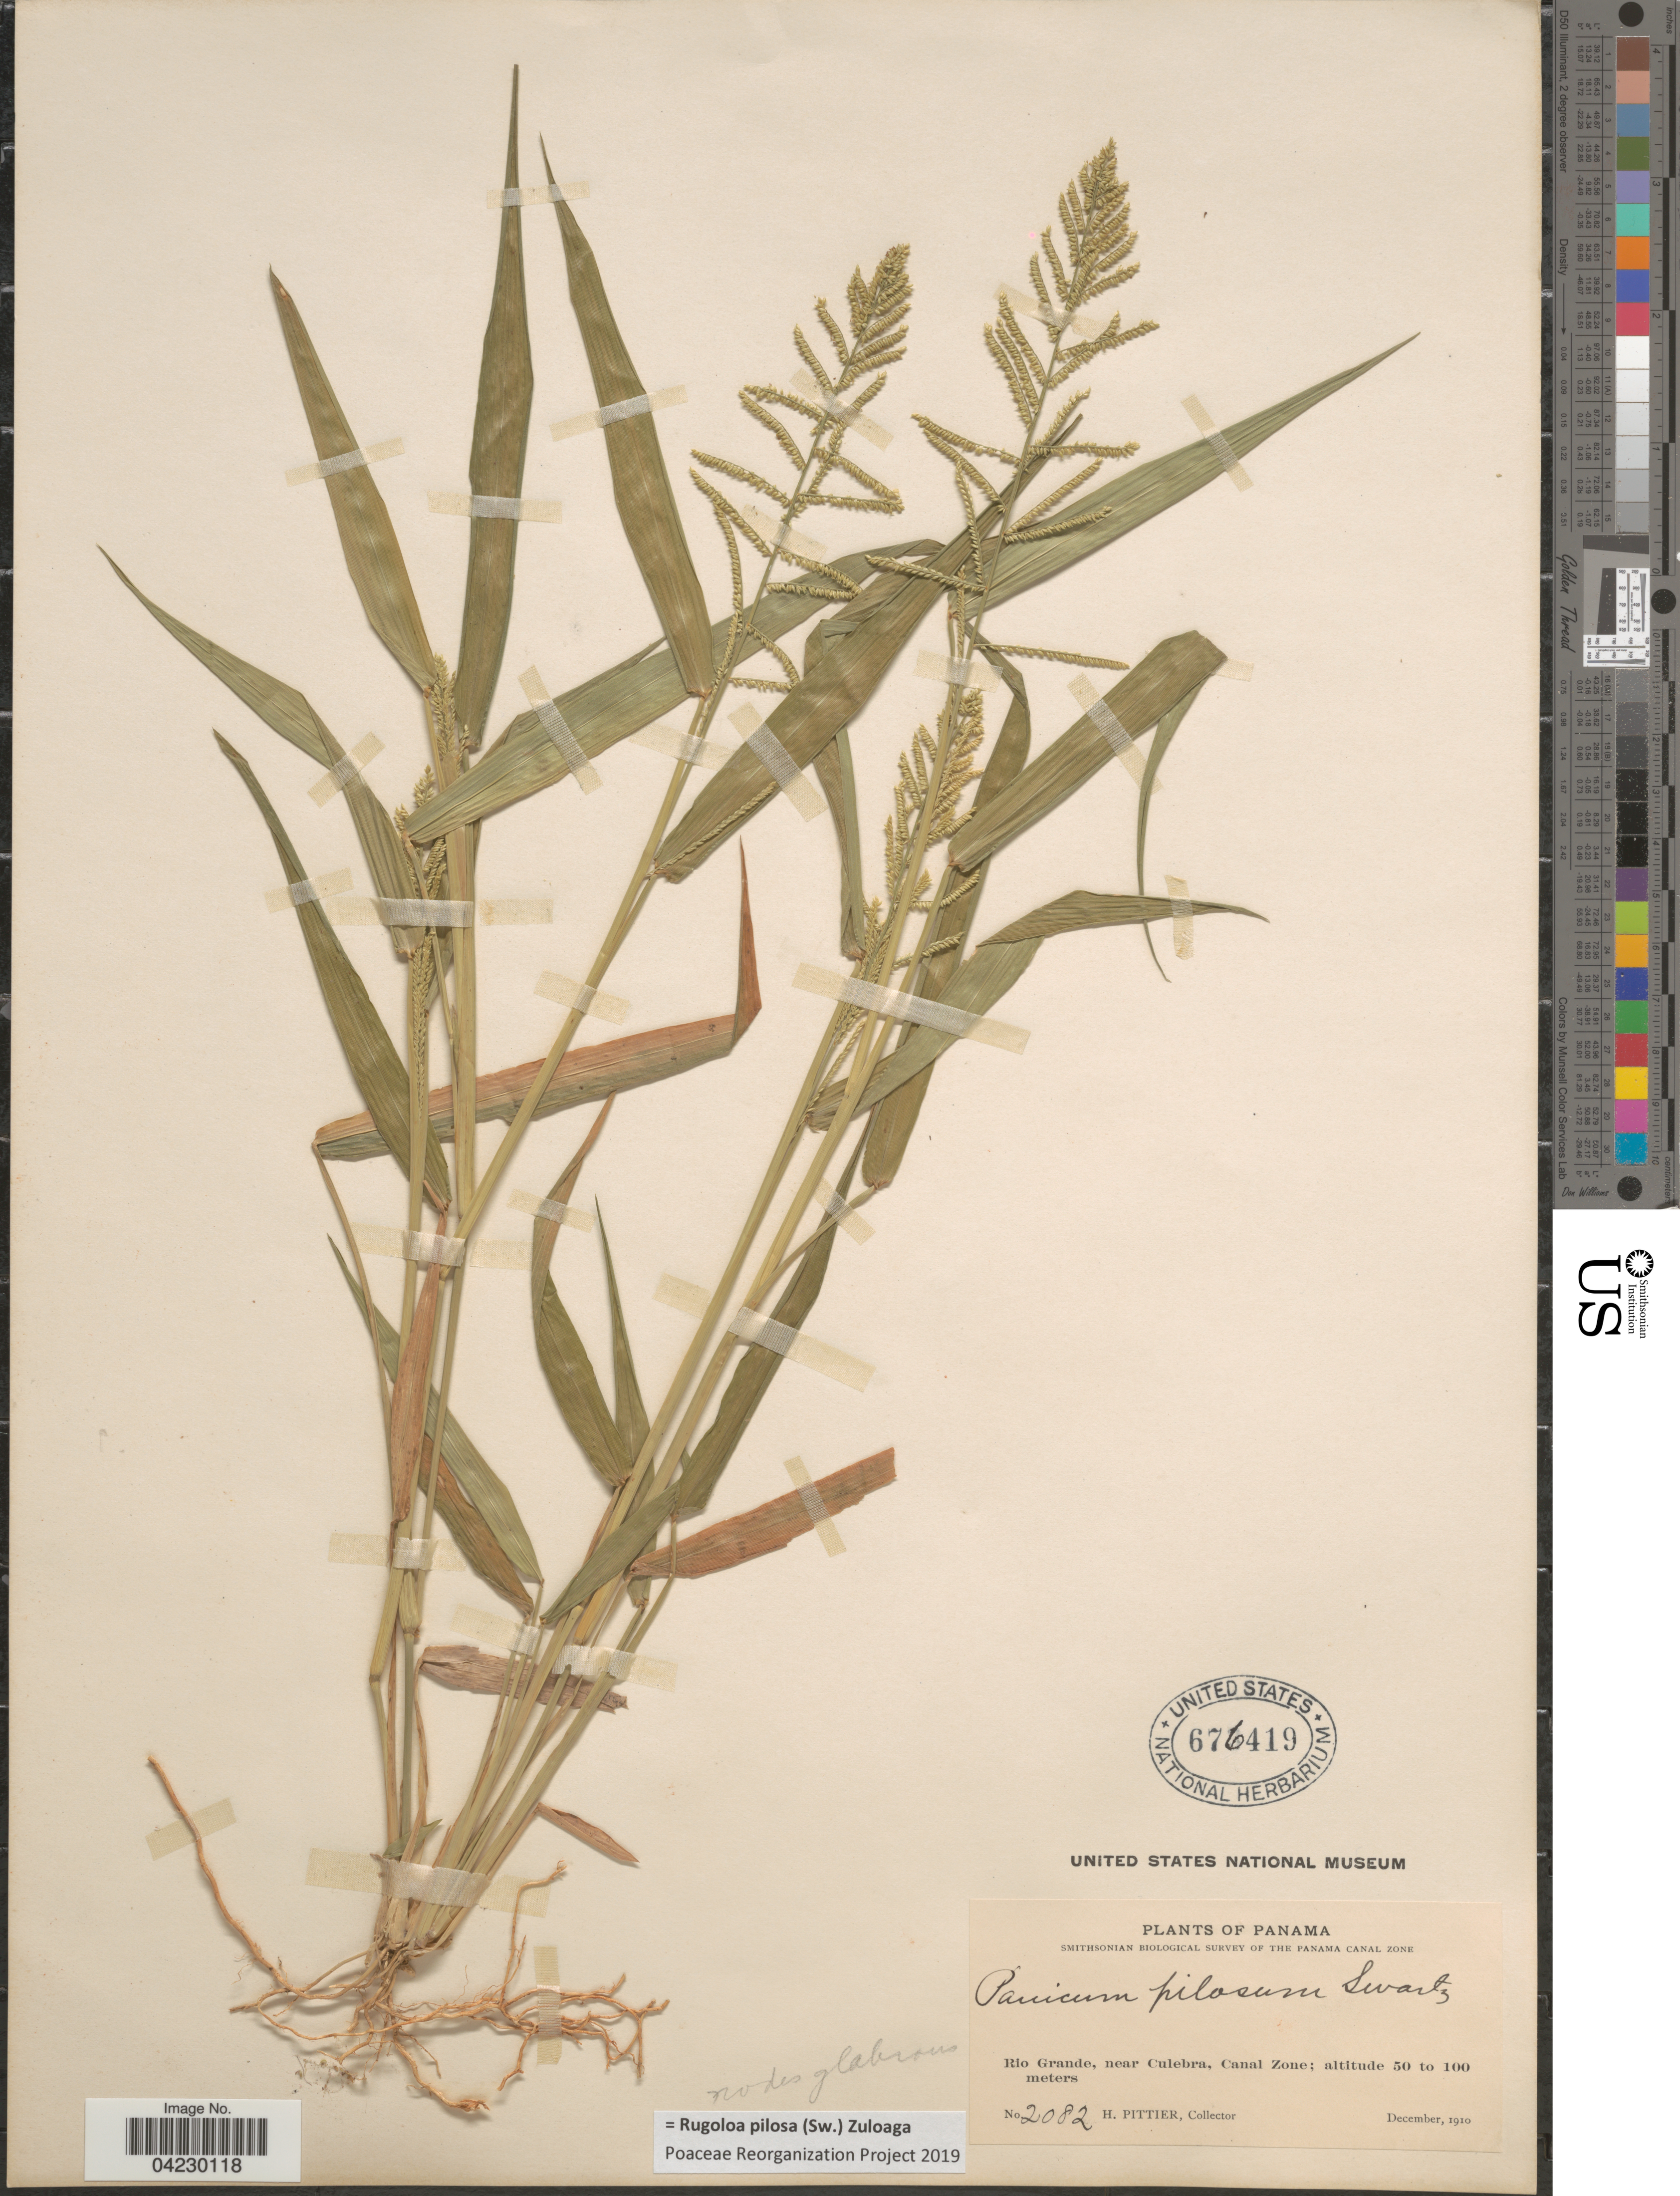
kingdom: Plantae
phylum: Tracheophyta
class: Liliopsida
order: Poales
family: Poaceae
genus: Rugoloa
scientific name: Rugoloa pilosa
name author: (Sw.) Zuloaga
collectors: H. F. Pittier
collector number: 2082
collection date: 1910-12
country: Panama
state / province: Colón / Panamá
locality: Smithsonian Biological Survey of the Panama Canal Zone. Rio Grande, near Culebra, Canal Zone.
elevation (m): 50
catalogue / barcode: US 676419